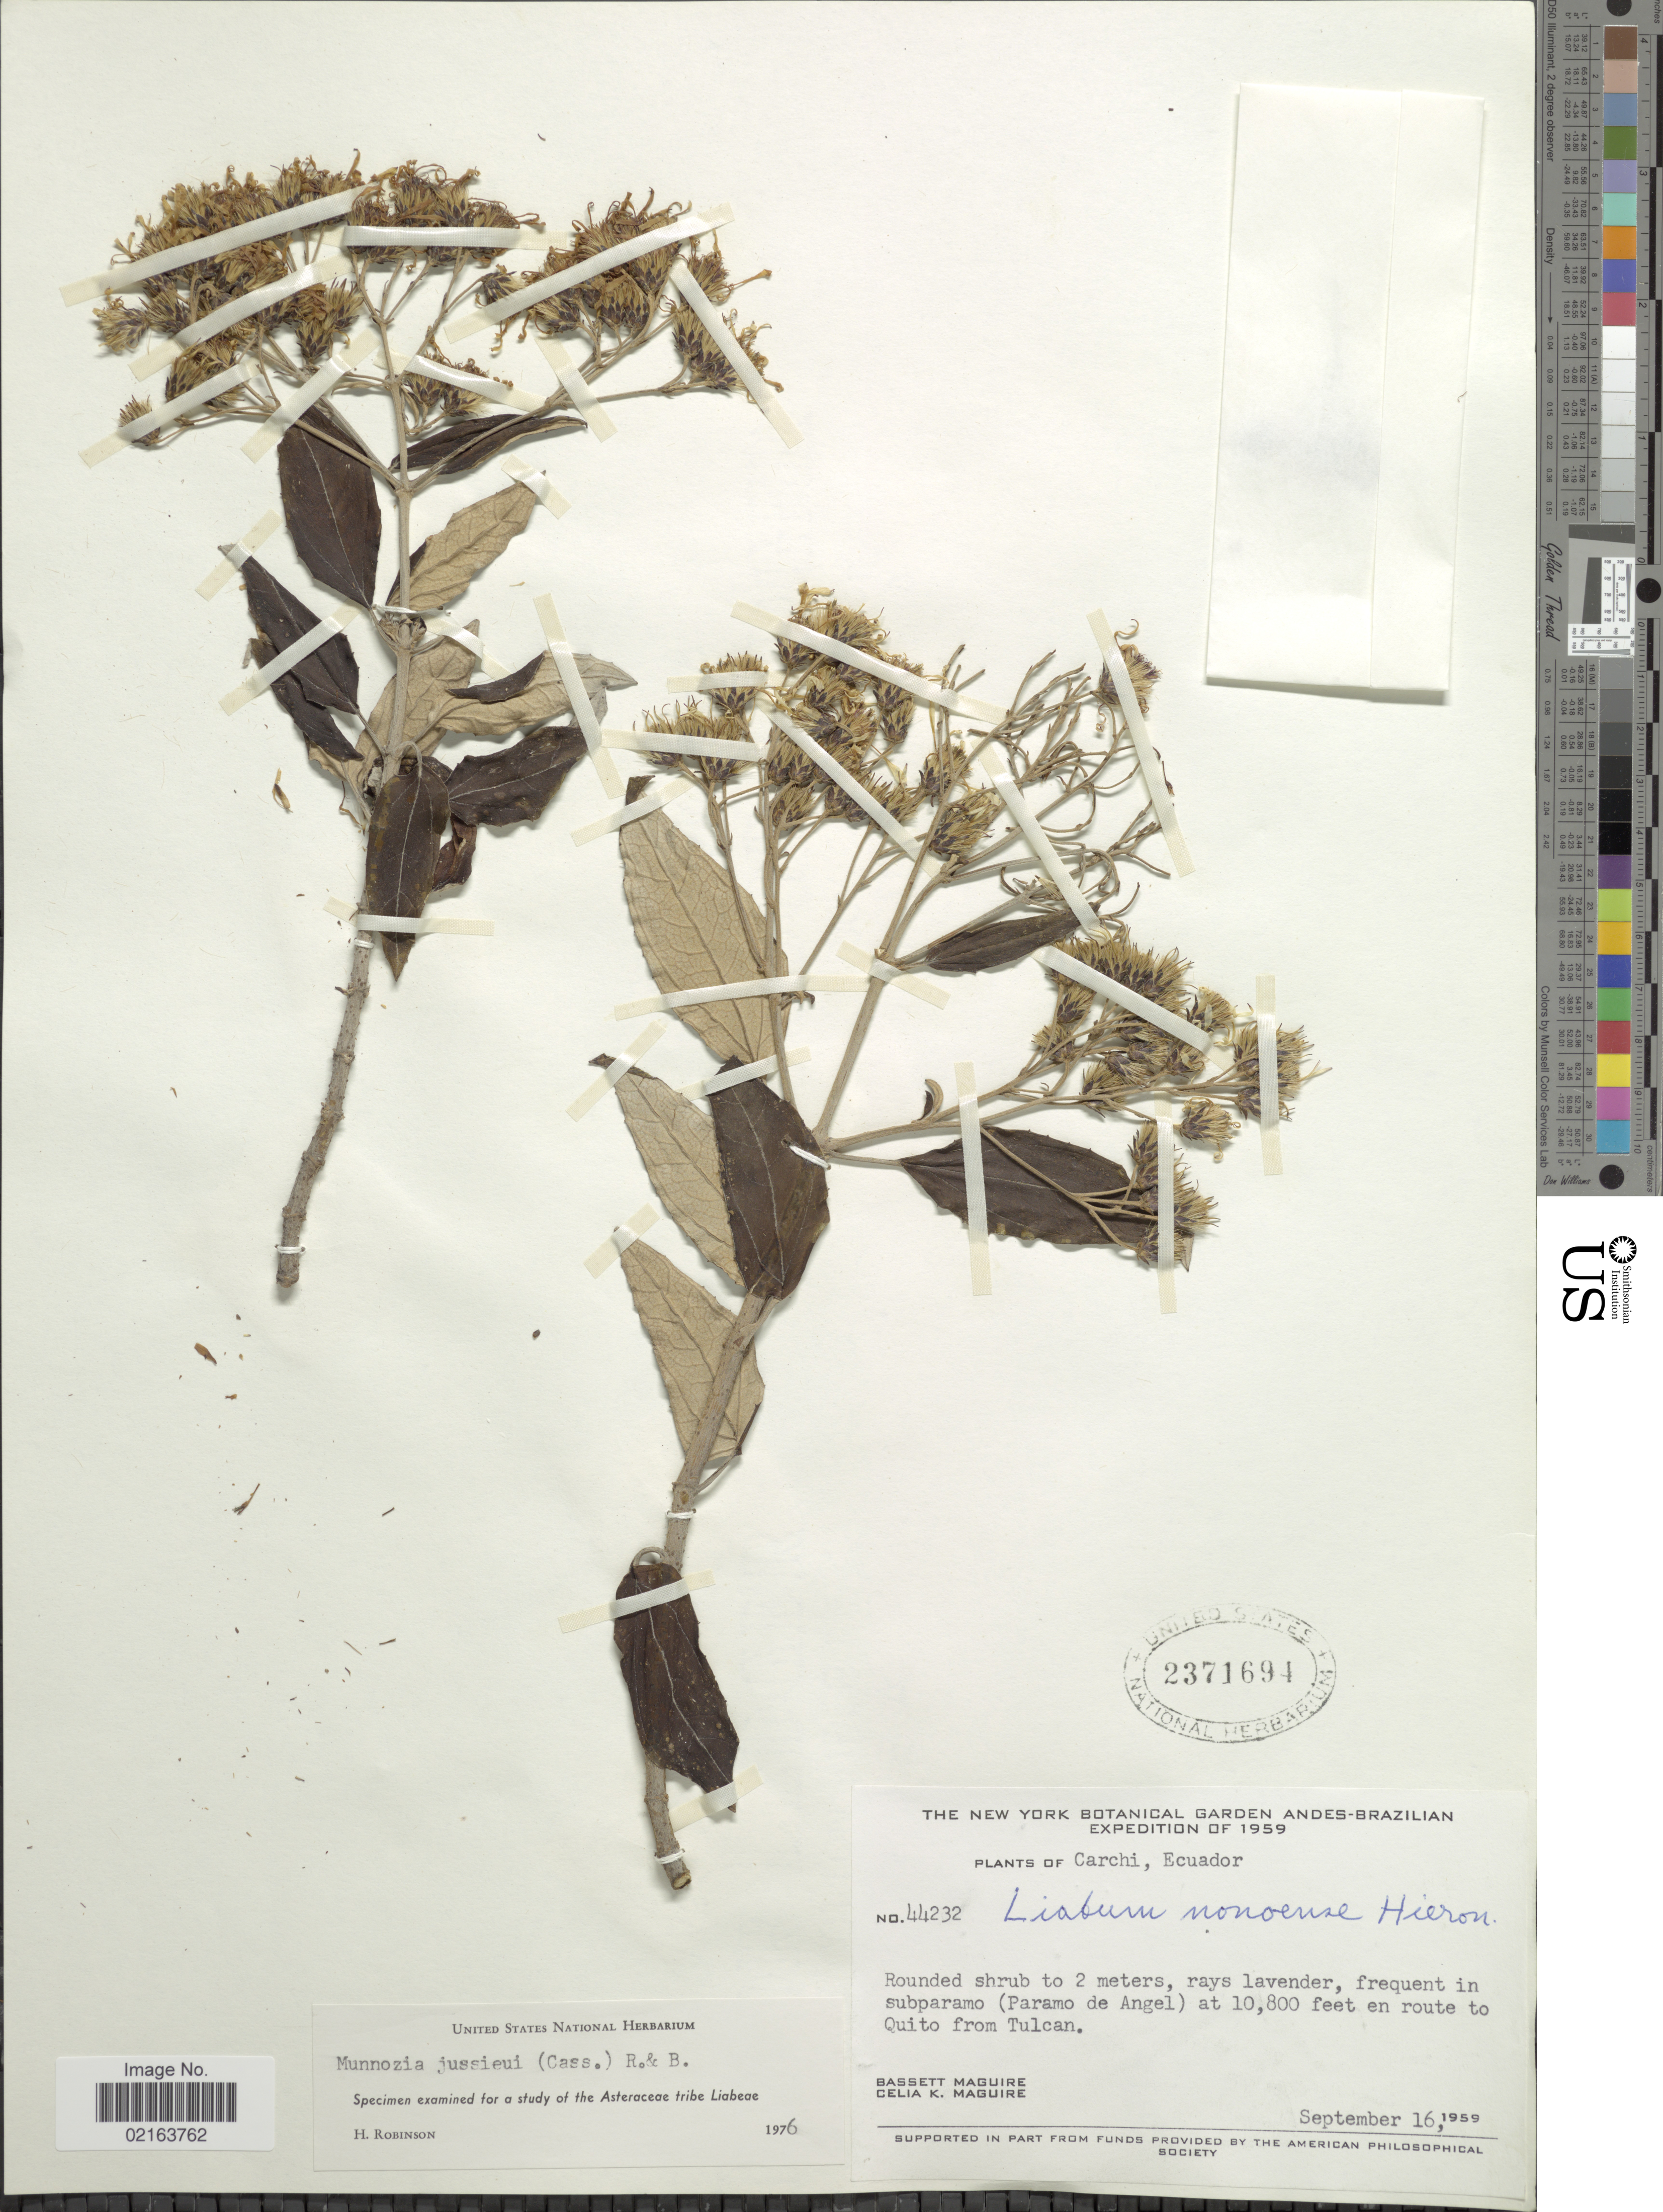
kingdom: Plantae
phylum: Tracheophyta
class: Magnoliopsida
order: Asterales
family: Asteraceae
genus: Munnozia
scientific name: Munnozia jussieui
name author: (Cass.) H. Rob. & Brettell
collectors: B. Maguire & C. K. Maguire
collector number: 44232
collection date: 1959-09-16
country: Ecuador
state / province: Carchi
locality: Carchi, Ecuador, Frequent in subparamo (Paramo de Angel) en route to Quito from Tulcan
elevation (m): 3292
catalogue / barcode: US 2371694